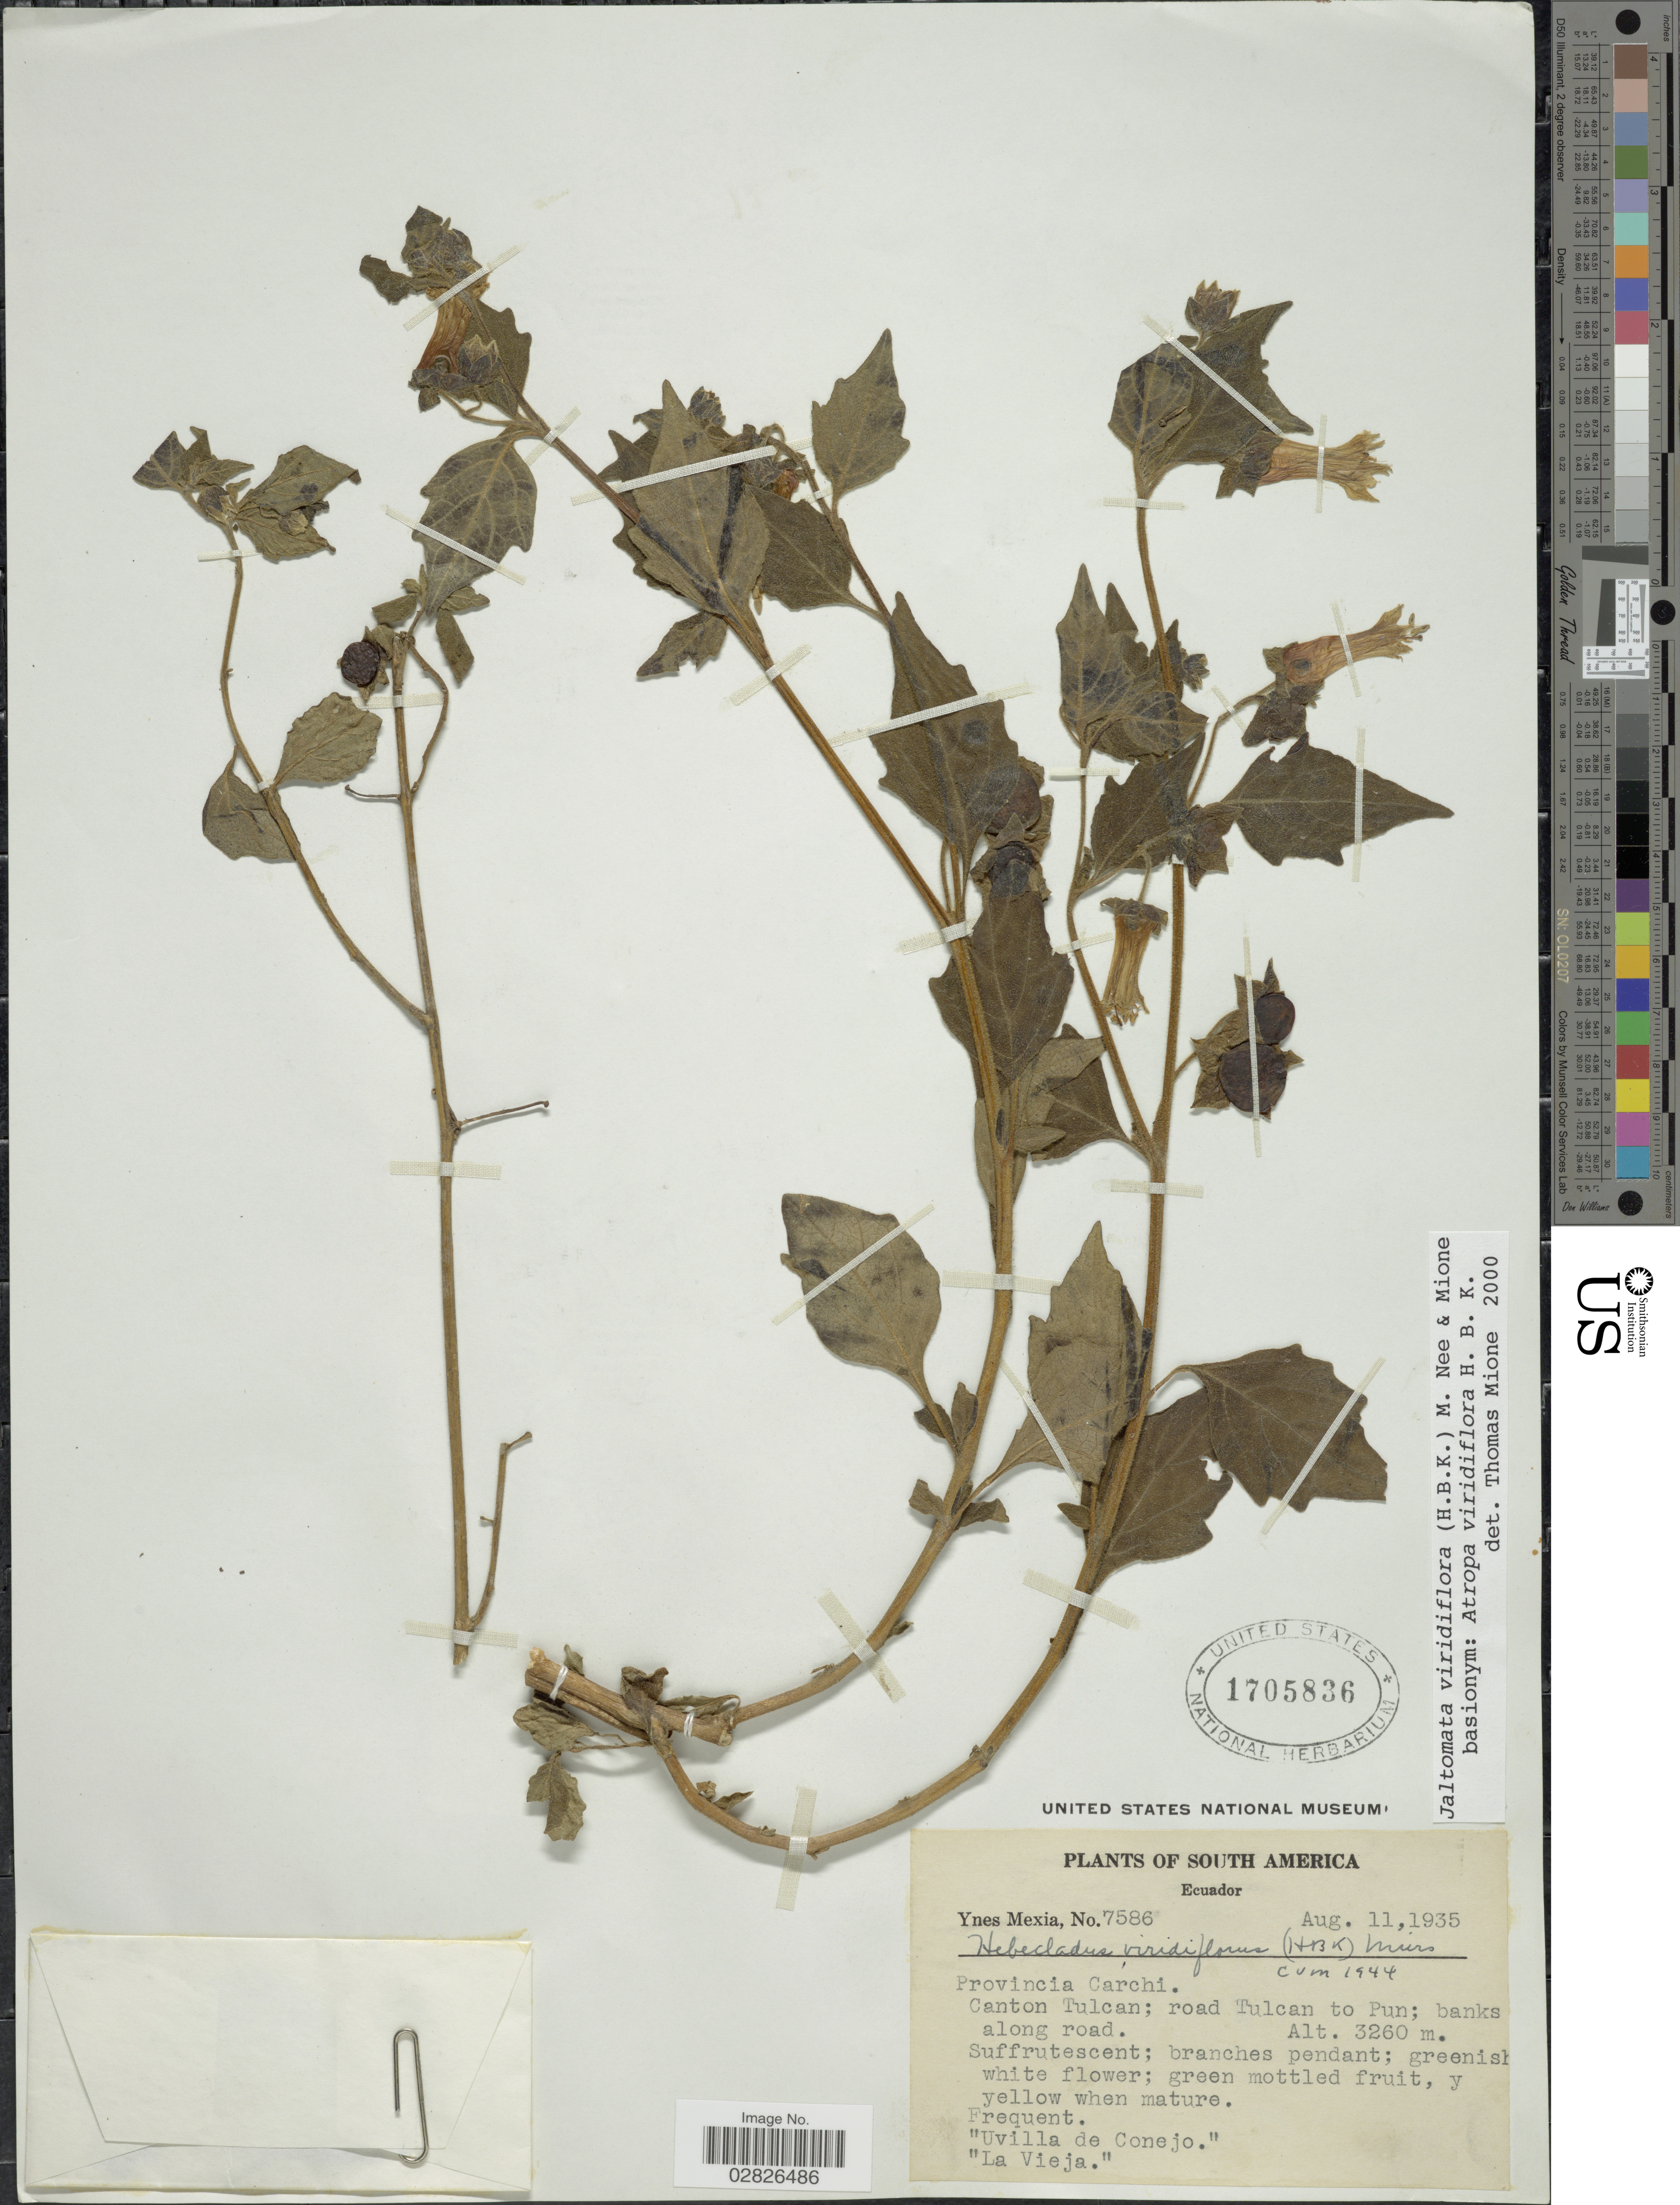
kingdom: Plantae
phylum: Tracheophyta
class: Magnoliopsida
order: Solanales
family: Solanaceae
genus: Jaltomata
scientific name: Jaltomata virdiflora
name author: (Kunth) M. Nee & Mione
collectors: Y. Mexia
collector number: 7586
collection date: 1935-08-11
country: Ecuador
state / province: Carchi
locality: Canton Tulcan, road Tulcan to Pun, banks along road.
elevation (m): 3260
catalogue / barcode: US 1705826